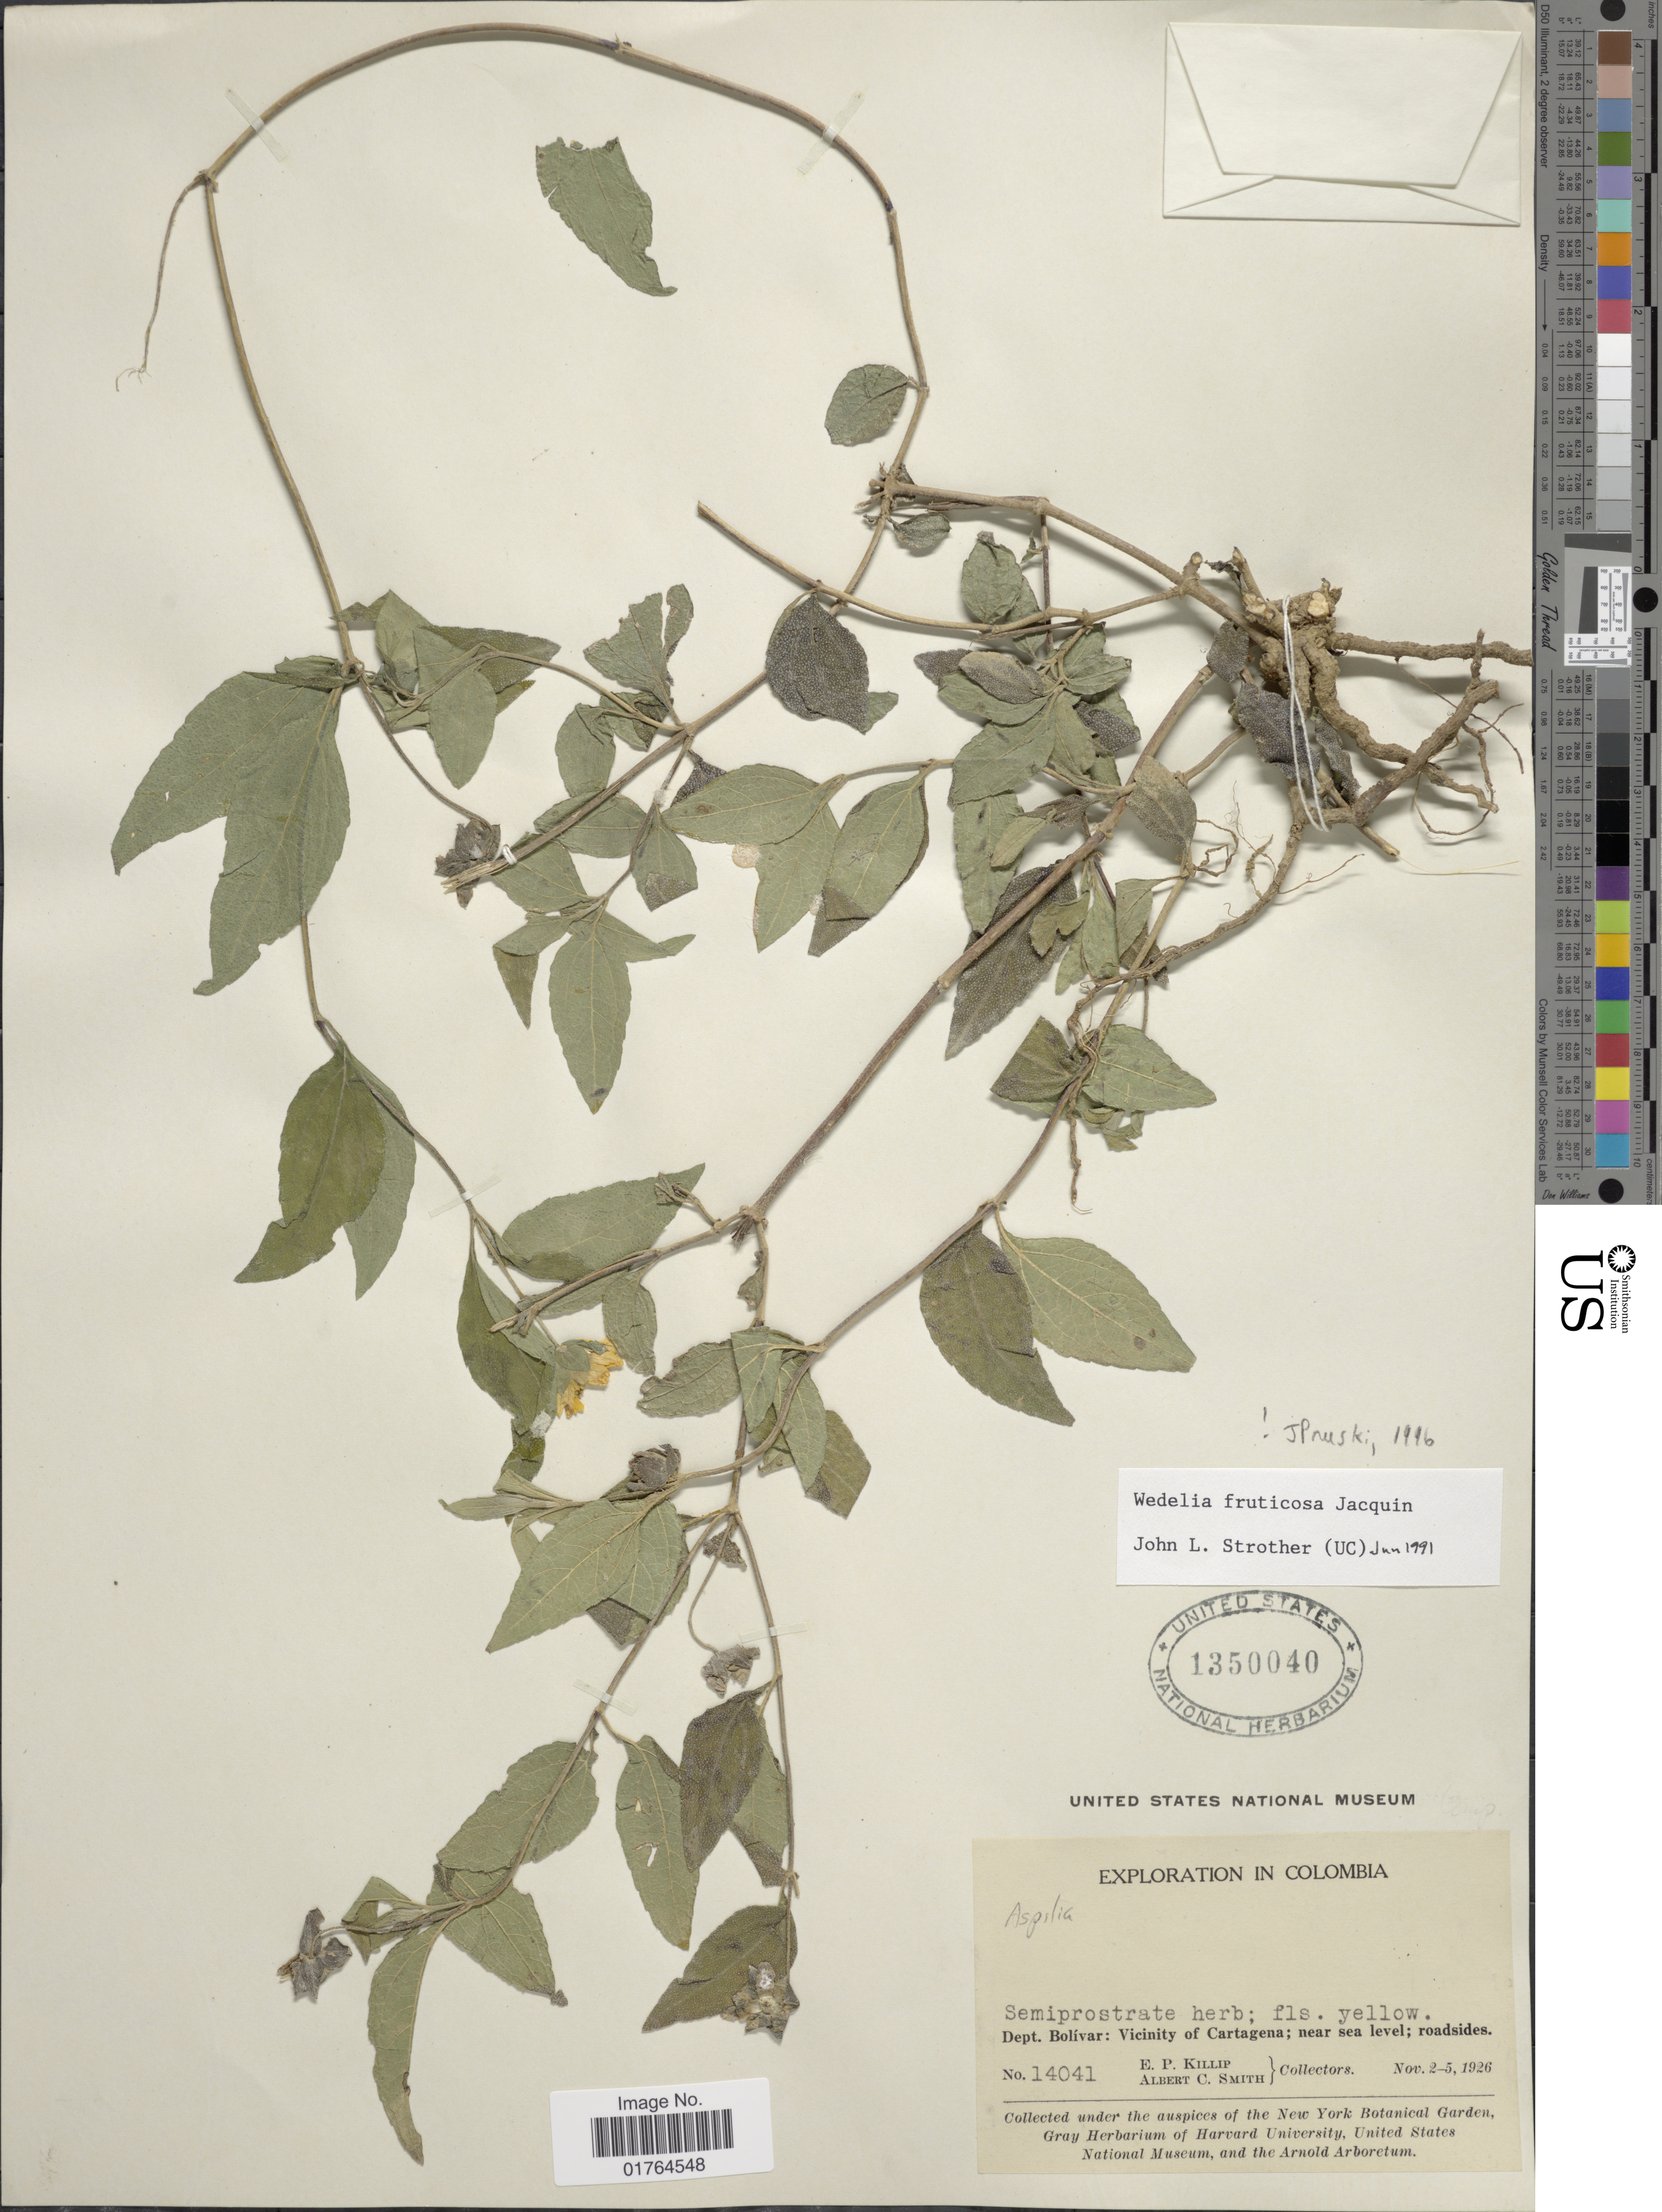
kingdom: Plantae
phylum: Tracheophyta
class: Magnoliopsida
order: Asterales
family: Asteraceae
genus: Wedelia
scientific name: Wedelia fruticosa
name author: Jacq.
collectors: E. P. Killip & A. C. Smith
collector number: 14041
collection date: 1926-11-02/1926-11-05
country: Colombia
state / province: Bolívar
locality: Vicinity of Cartagena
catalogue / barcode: US 1350040